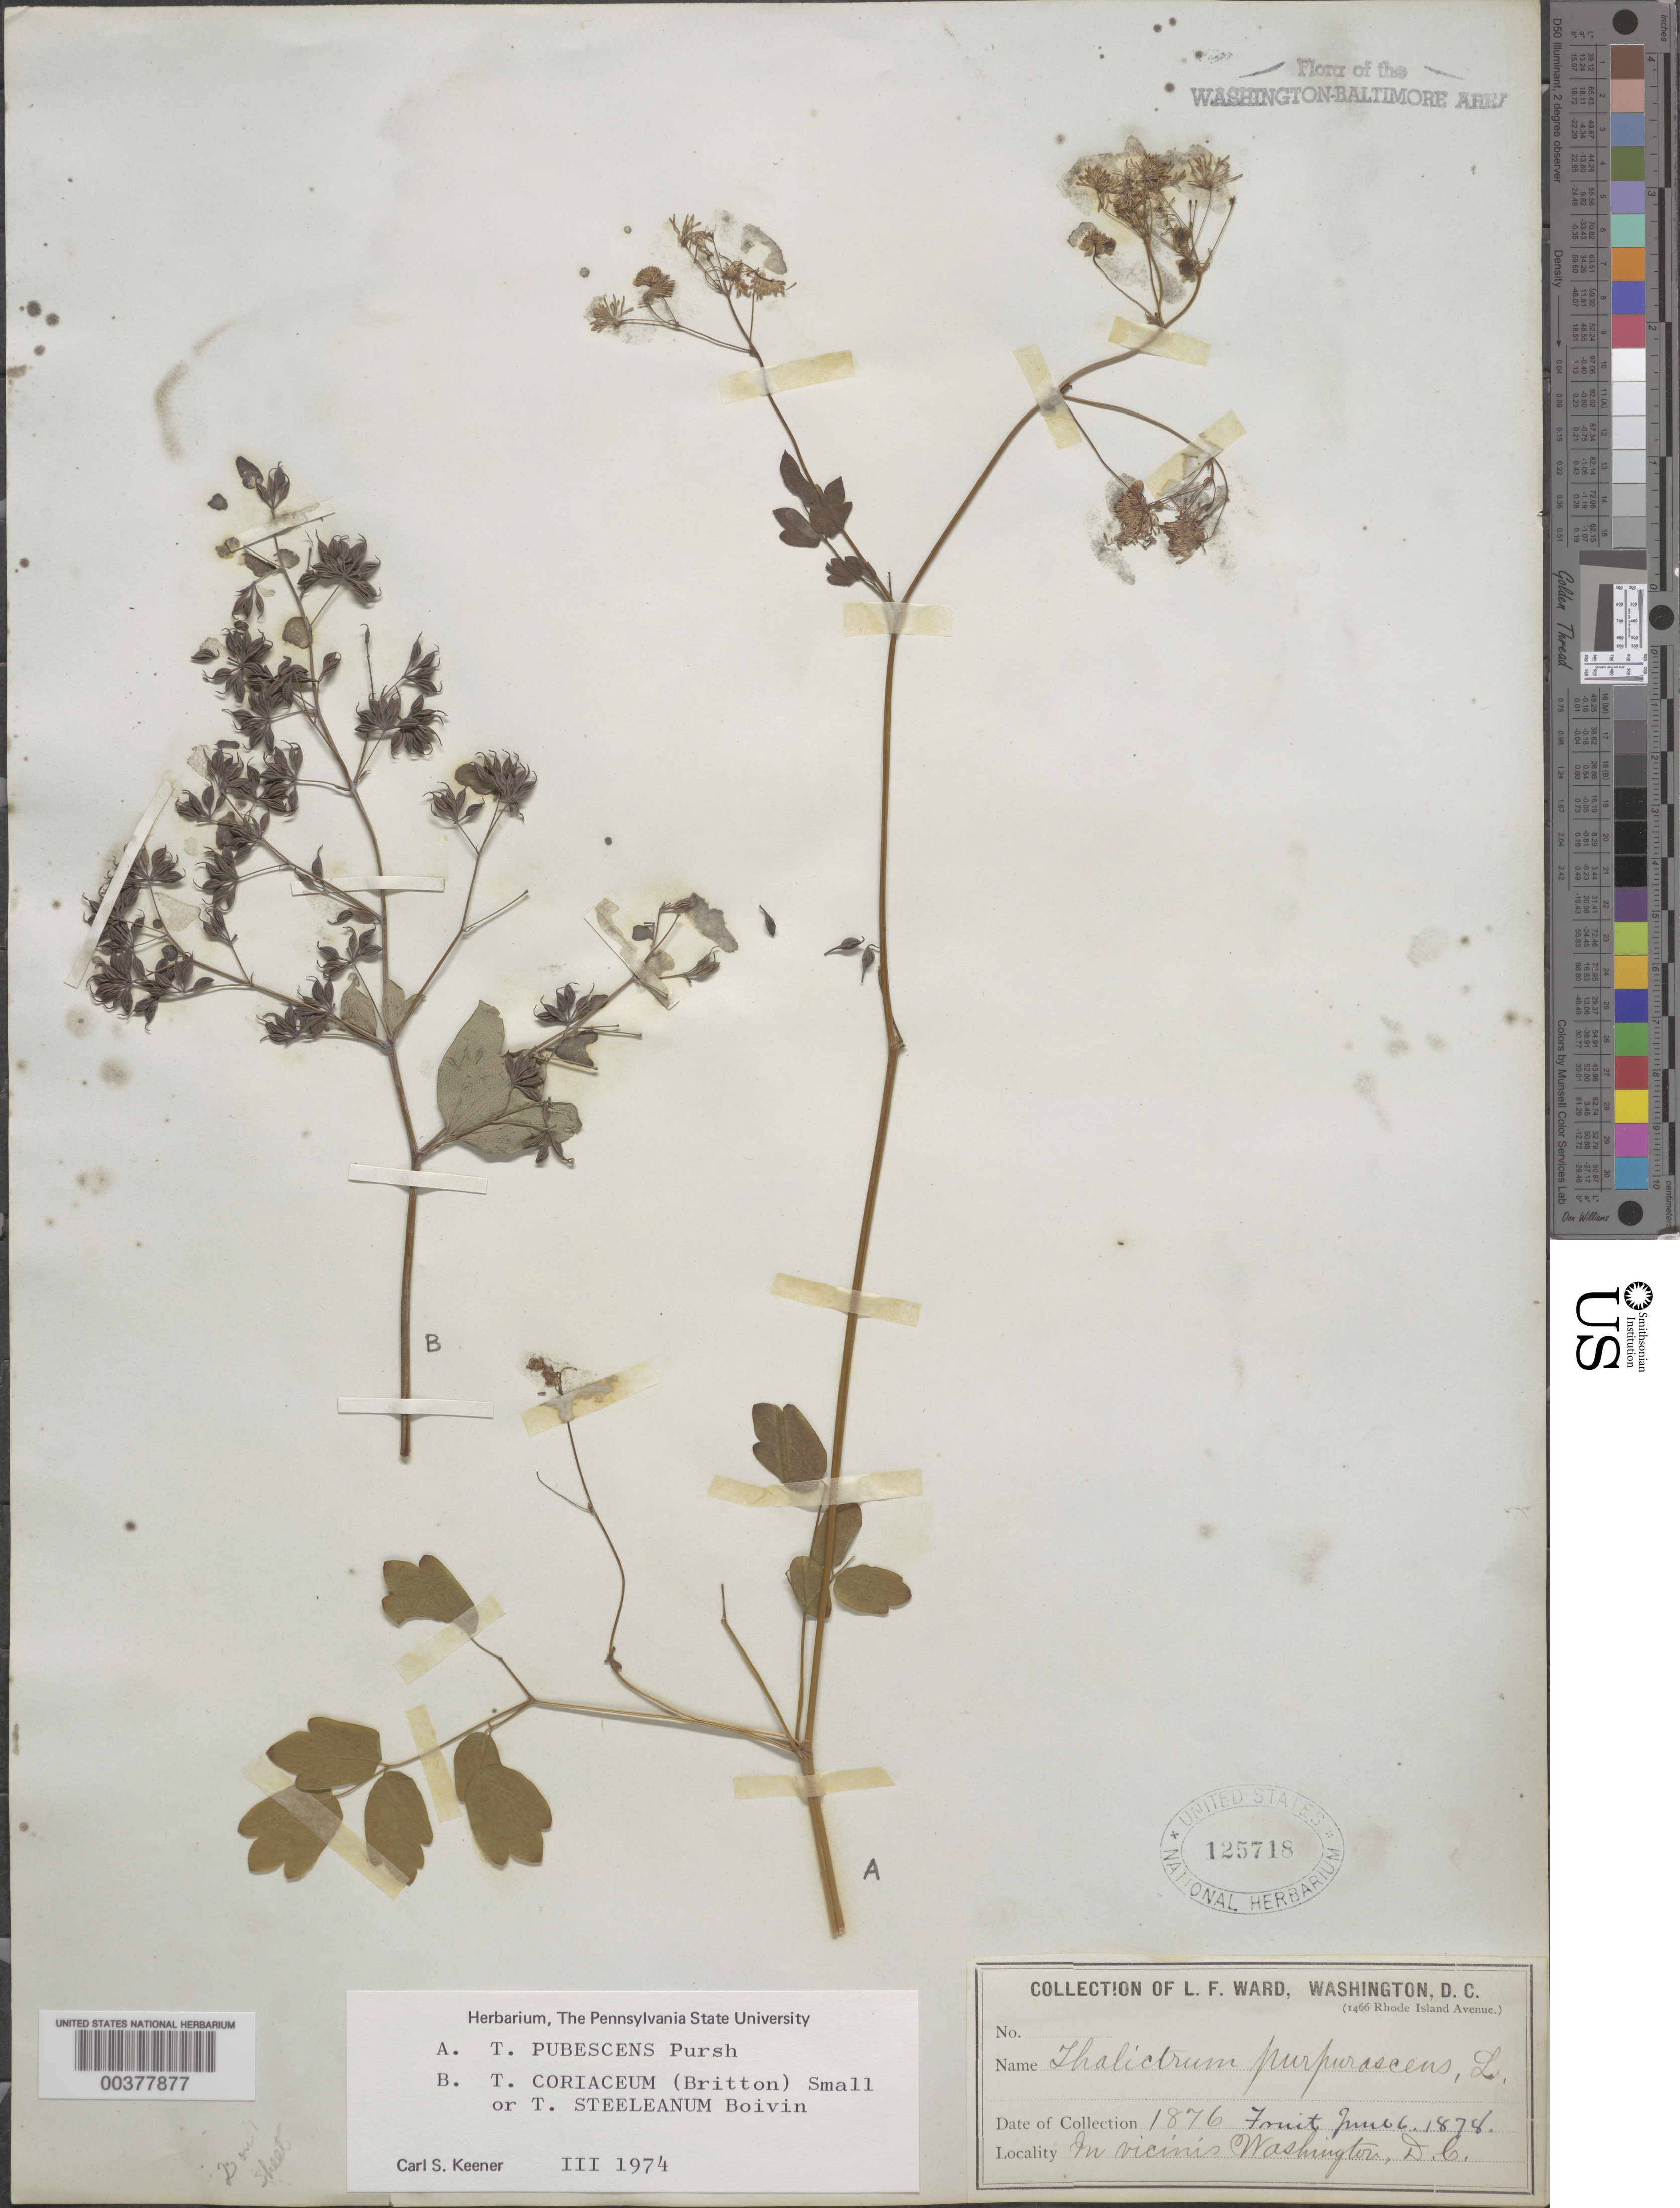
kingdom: Plantae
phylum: Tracheophyta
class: Magnoliopsida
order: Ranunculales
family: Ranunculaceae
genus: Thalictrum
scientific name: Thalictrum coriaceum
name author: (Britton) Small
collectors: L. F. Ward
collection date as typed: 1876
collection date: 1876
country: United States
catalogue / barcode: US 125718